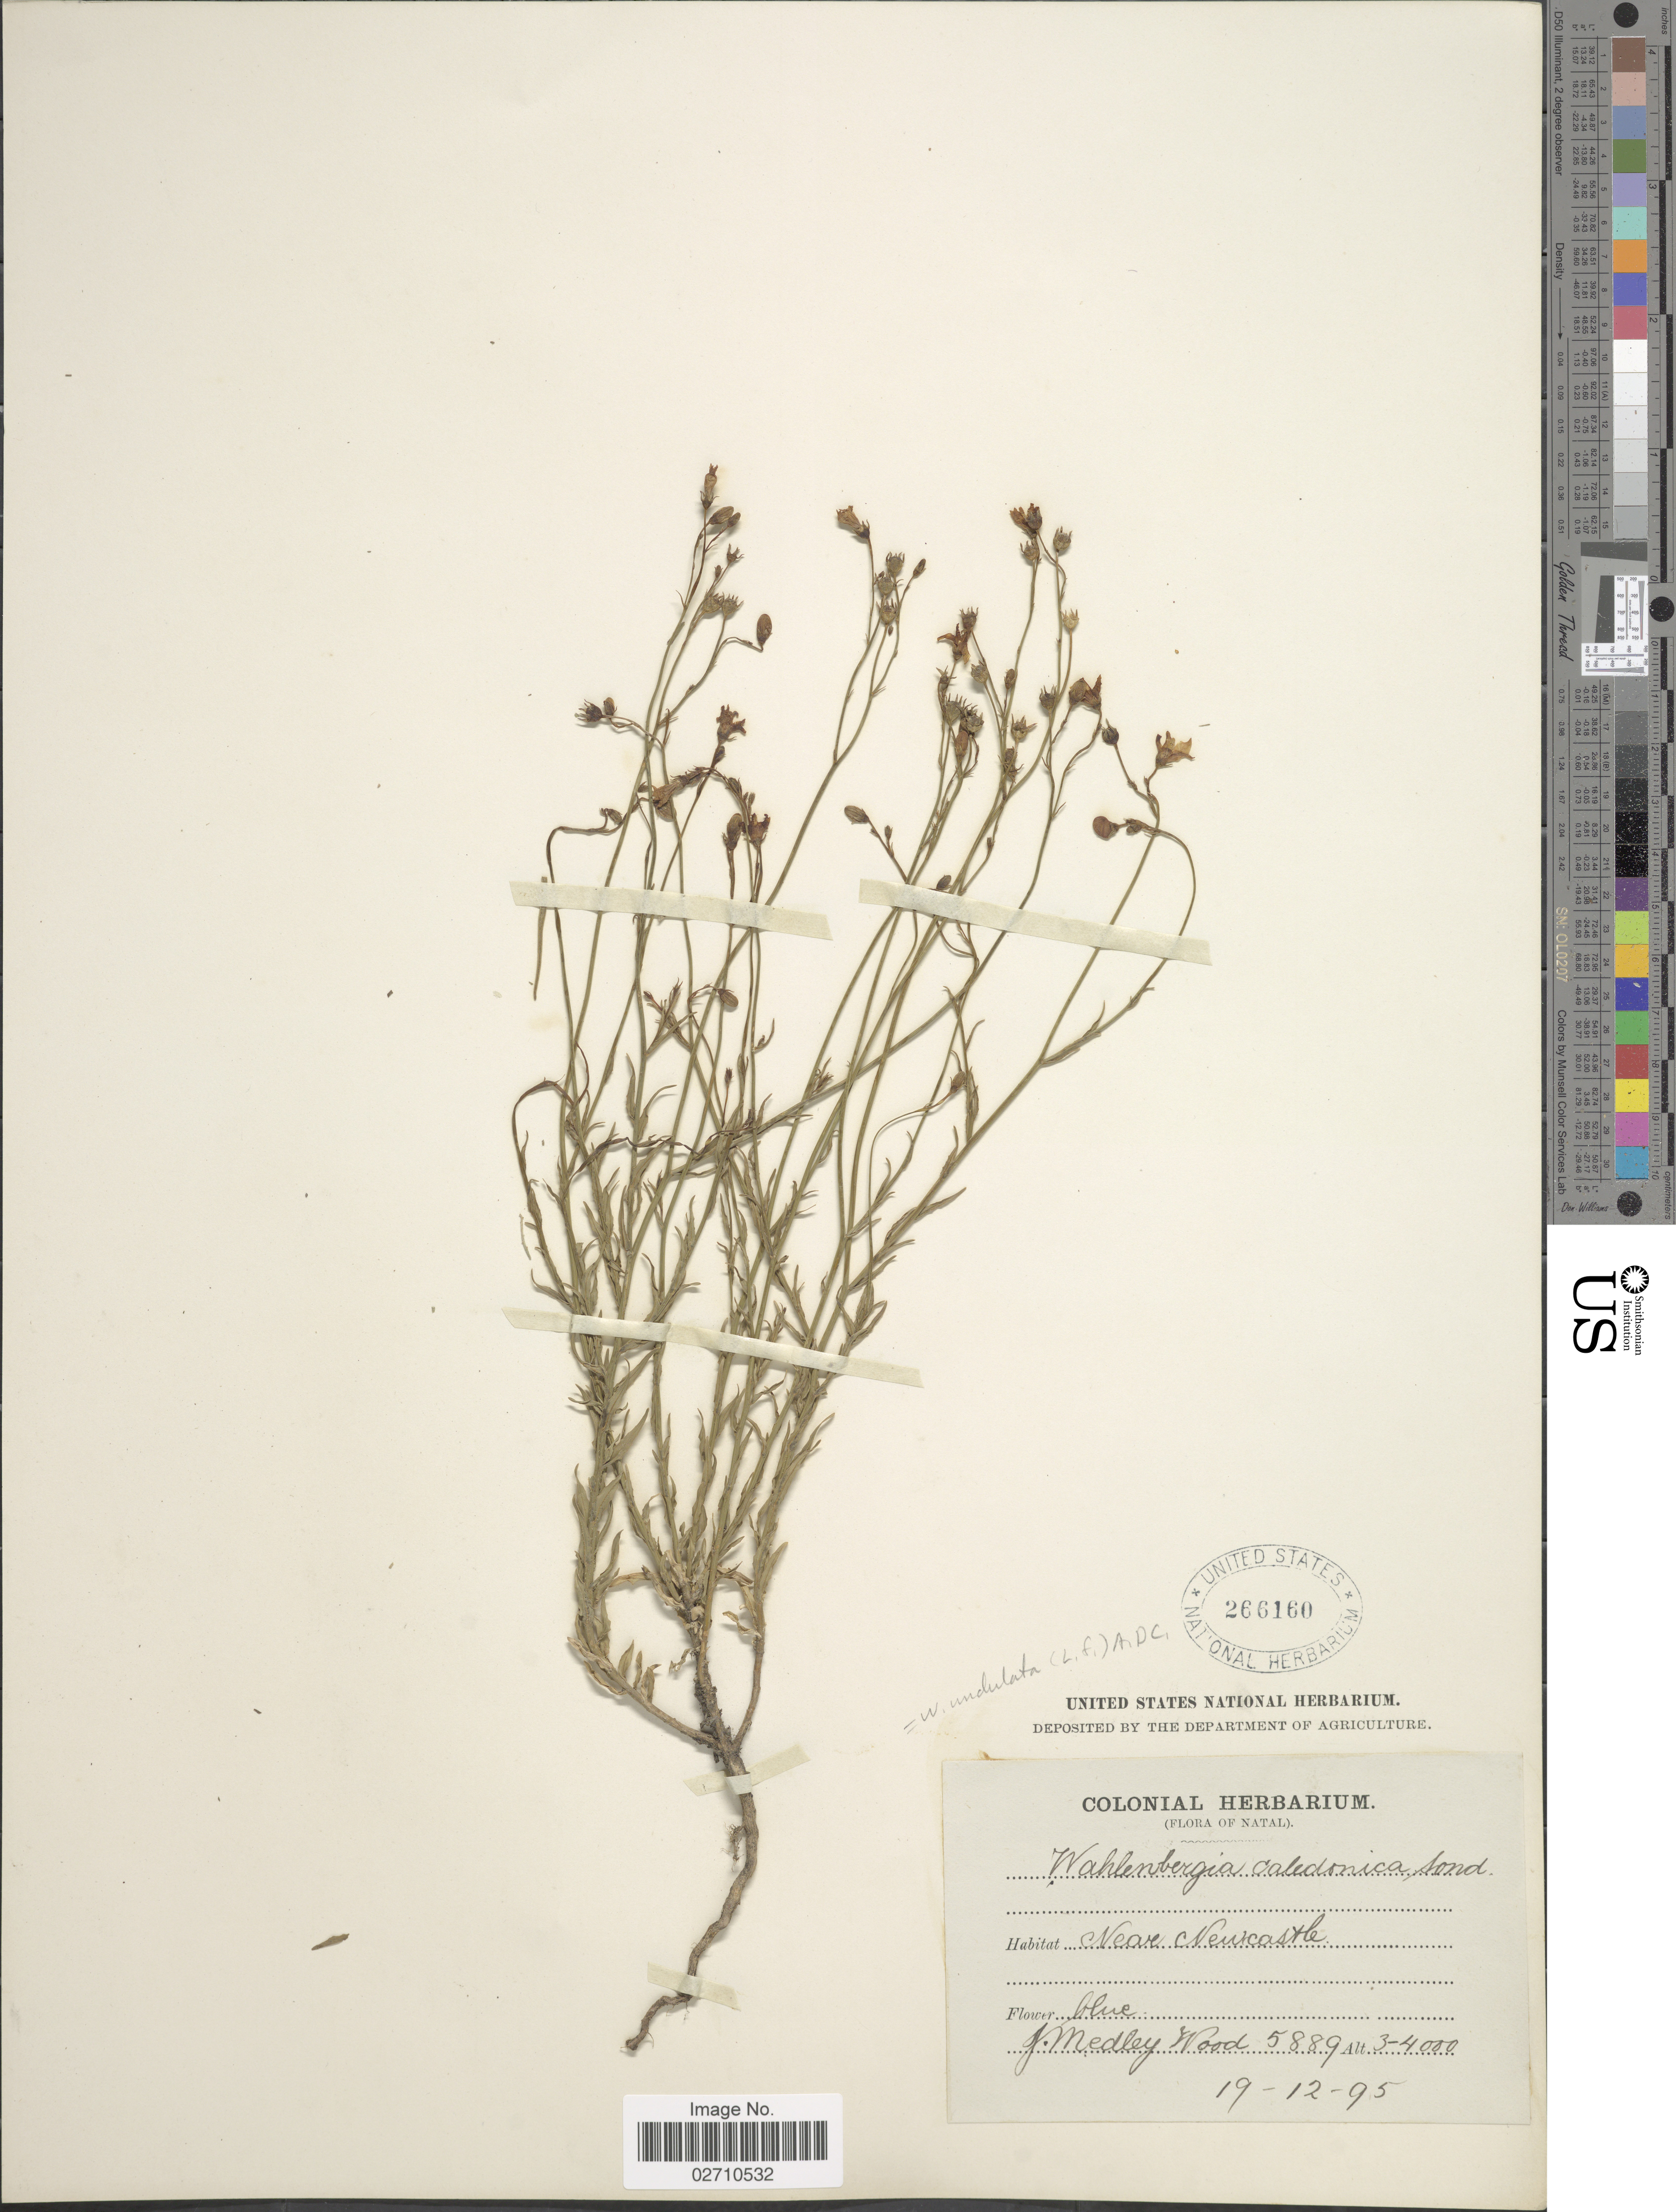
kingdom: Plantae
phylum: Tracheophyta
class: Magnoliopsida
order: Asterales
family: Campanulaceae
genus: Wahlenbergia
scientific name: Wahlenbergia undulata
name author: (L. f.) A. DC.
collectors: J. Medley Wood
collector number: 5889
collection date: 1895-12-19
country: South Africa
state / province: KwaZulu-Natal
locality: Natal, Near Newcastle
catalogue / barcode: US 266160